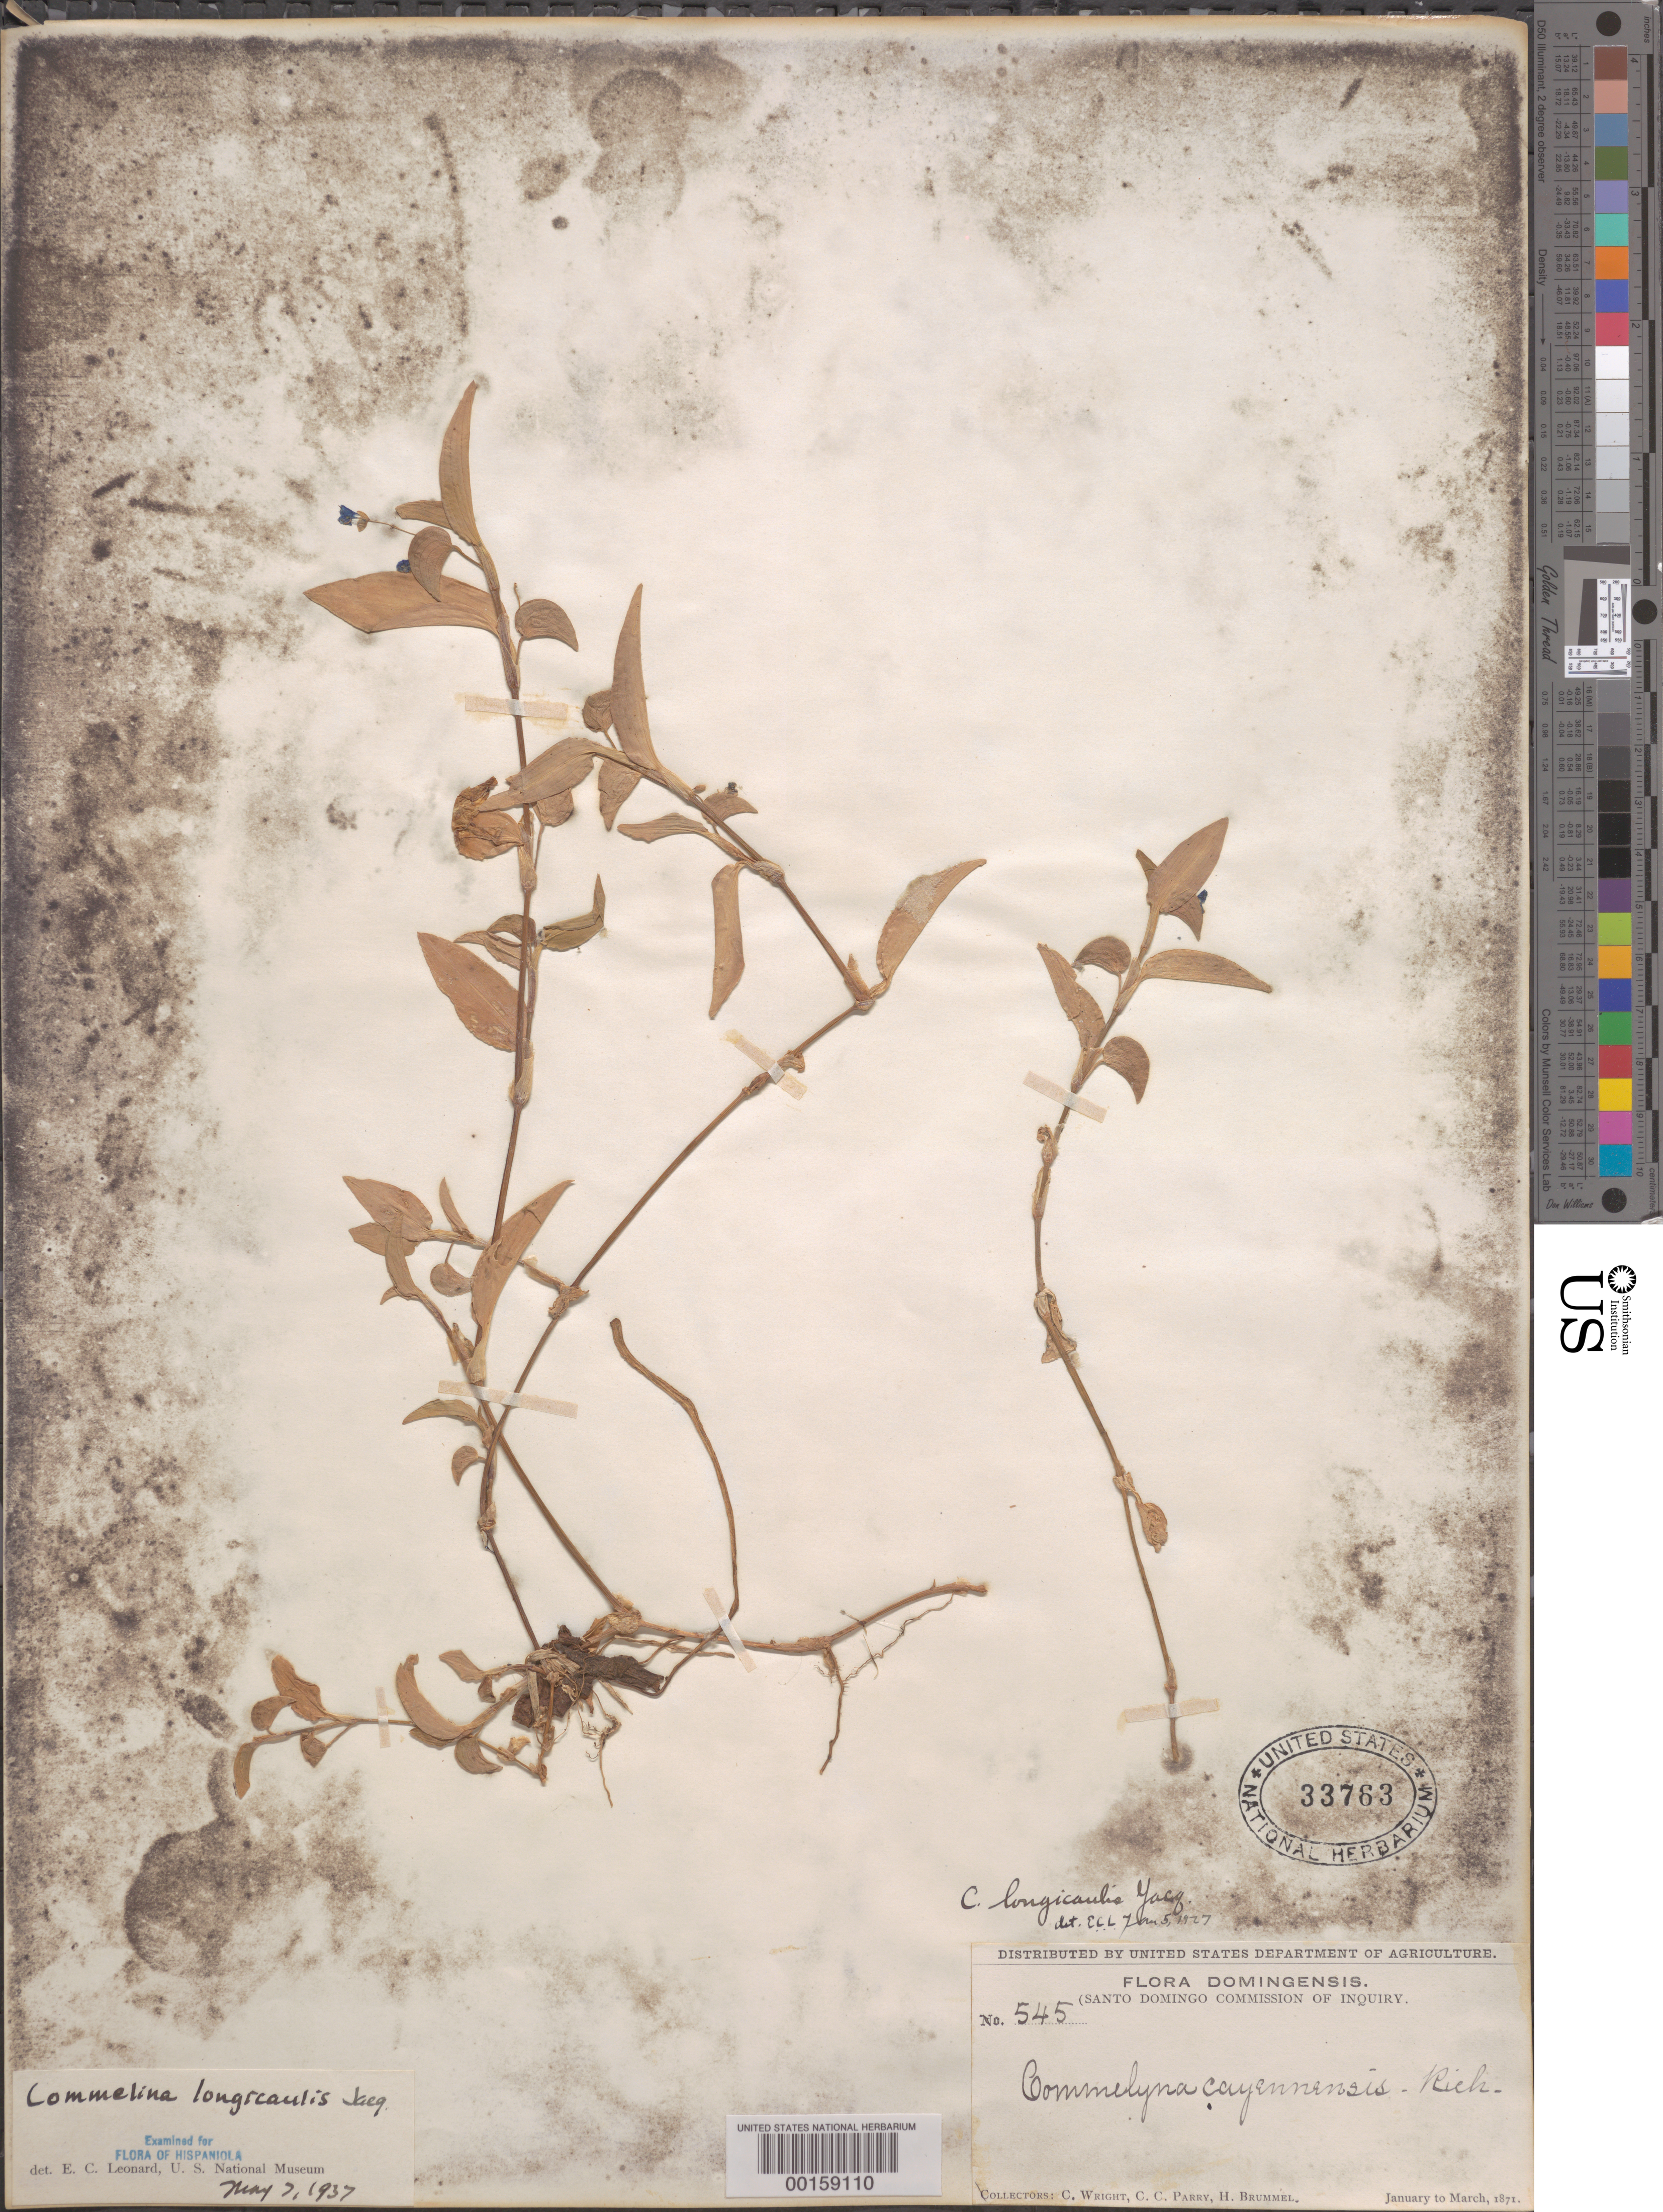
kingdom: Plantae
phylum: Tracheophyta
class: Liliopsida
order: Commelinales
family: Commelinaceae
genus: Commelina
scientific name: Commelina diffusa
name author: Burm. f.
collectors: C. Wright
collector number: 545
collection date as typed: Jan 1871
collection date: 1871-01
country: Dominican Republic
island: Hispaniola Island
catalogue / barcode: US 33763